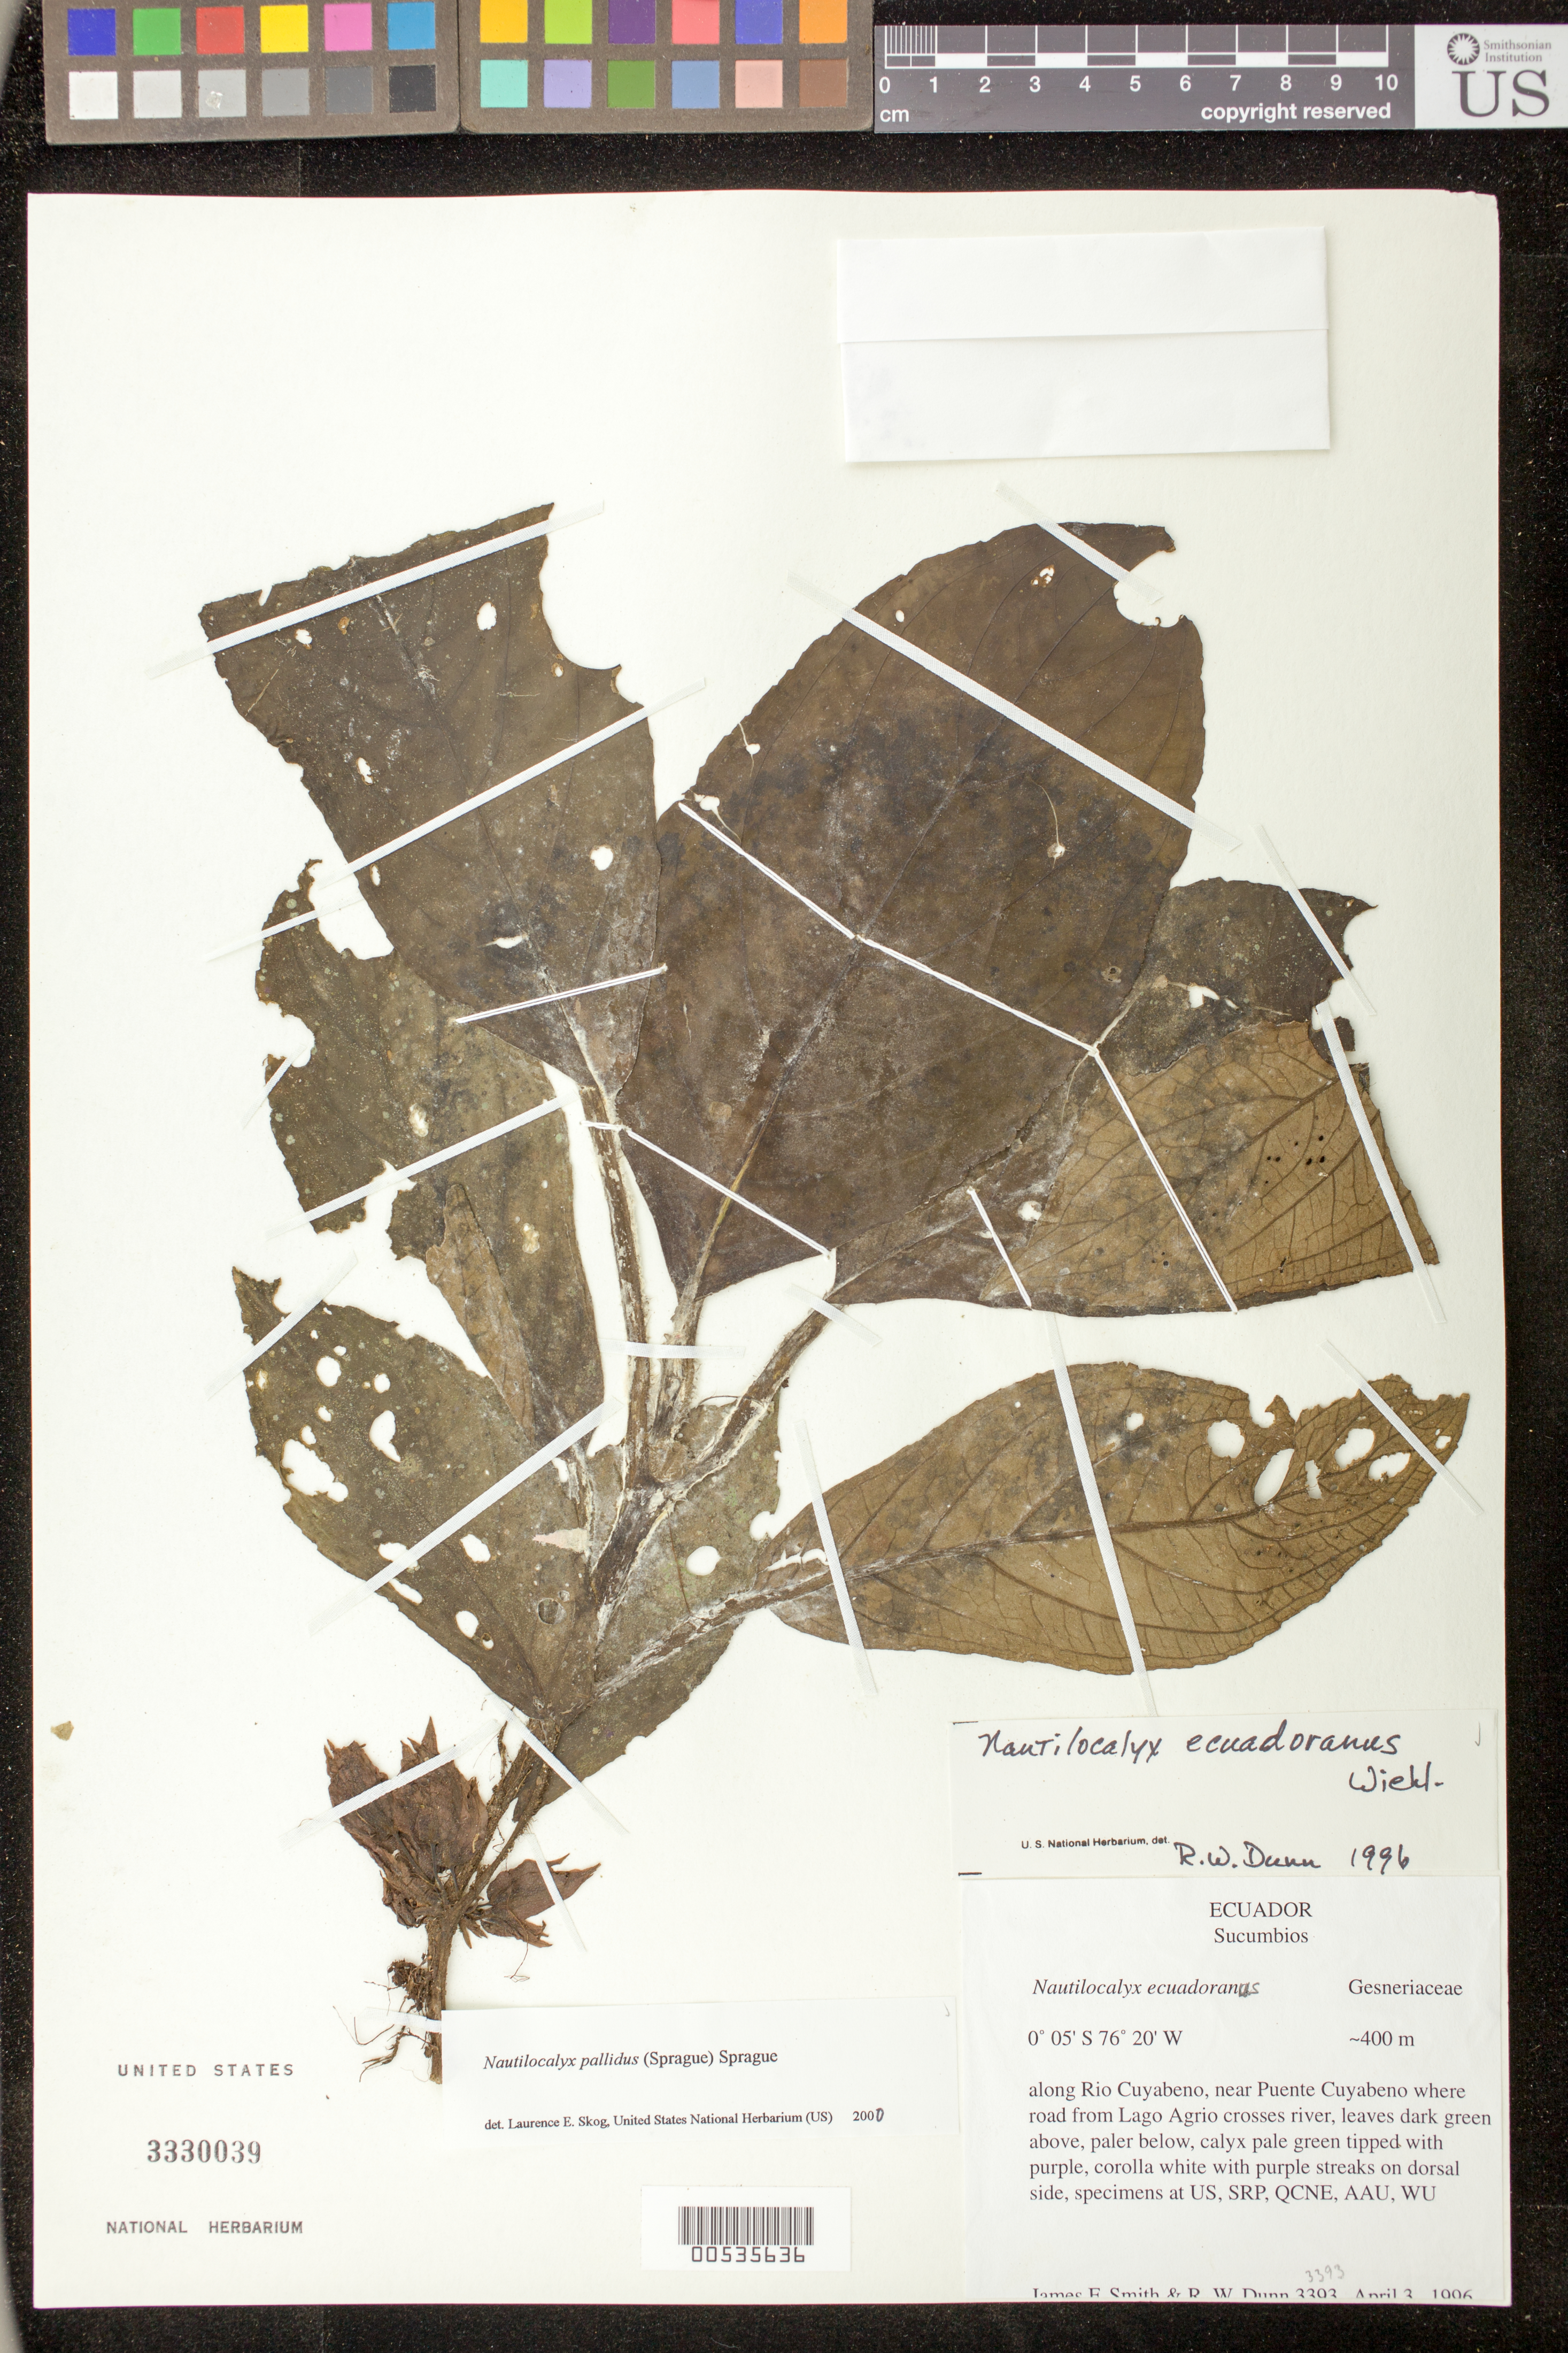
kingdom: Plantae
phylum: Tracheophyta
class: Magnoliopsida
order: Lamiales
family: Gesneriaceae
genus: Nautilocalyx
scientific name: Nautilocalyx pallidus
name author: (Sprague) C. Sprague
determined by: Skog, Laurence E.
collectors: J. Smith & R. Dunn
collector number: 3393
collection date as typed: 03 Apr 1996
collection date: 1996-04-03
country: Ecuador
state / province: Sucumbíos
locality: Along Rio Cuyabeno, near Puente Cuyabeno where road from Lago Agrio crosses river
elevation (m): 400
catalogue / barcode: US 3330039